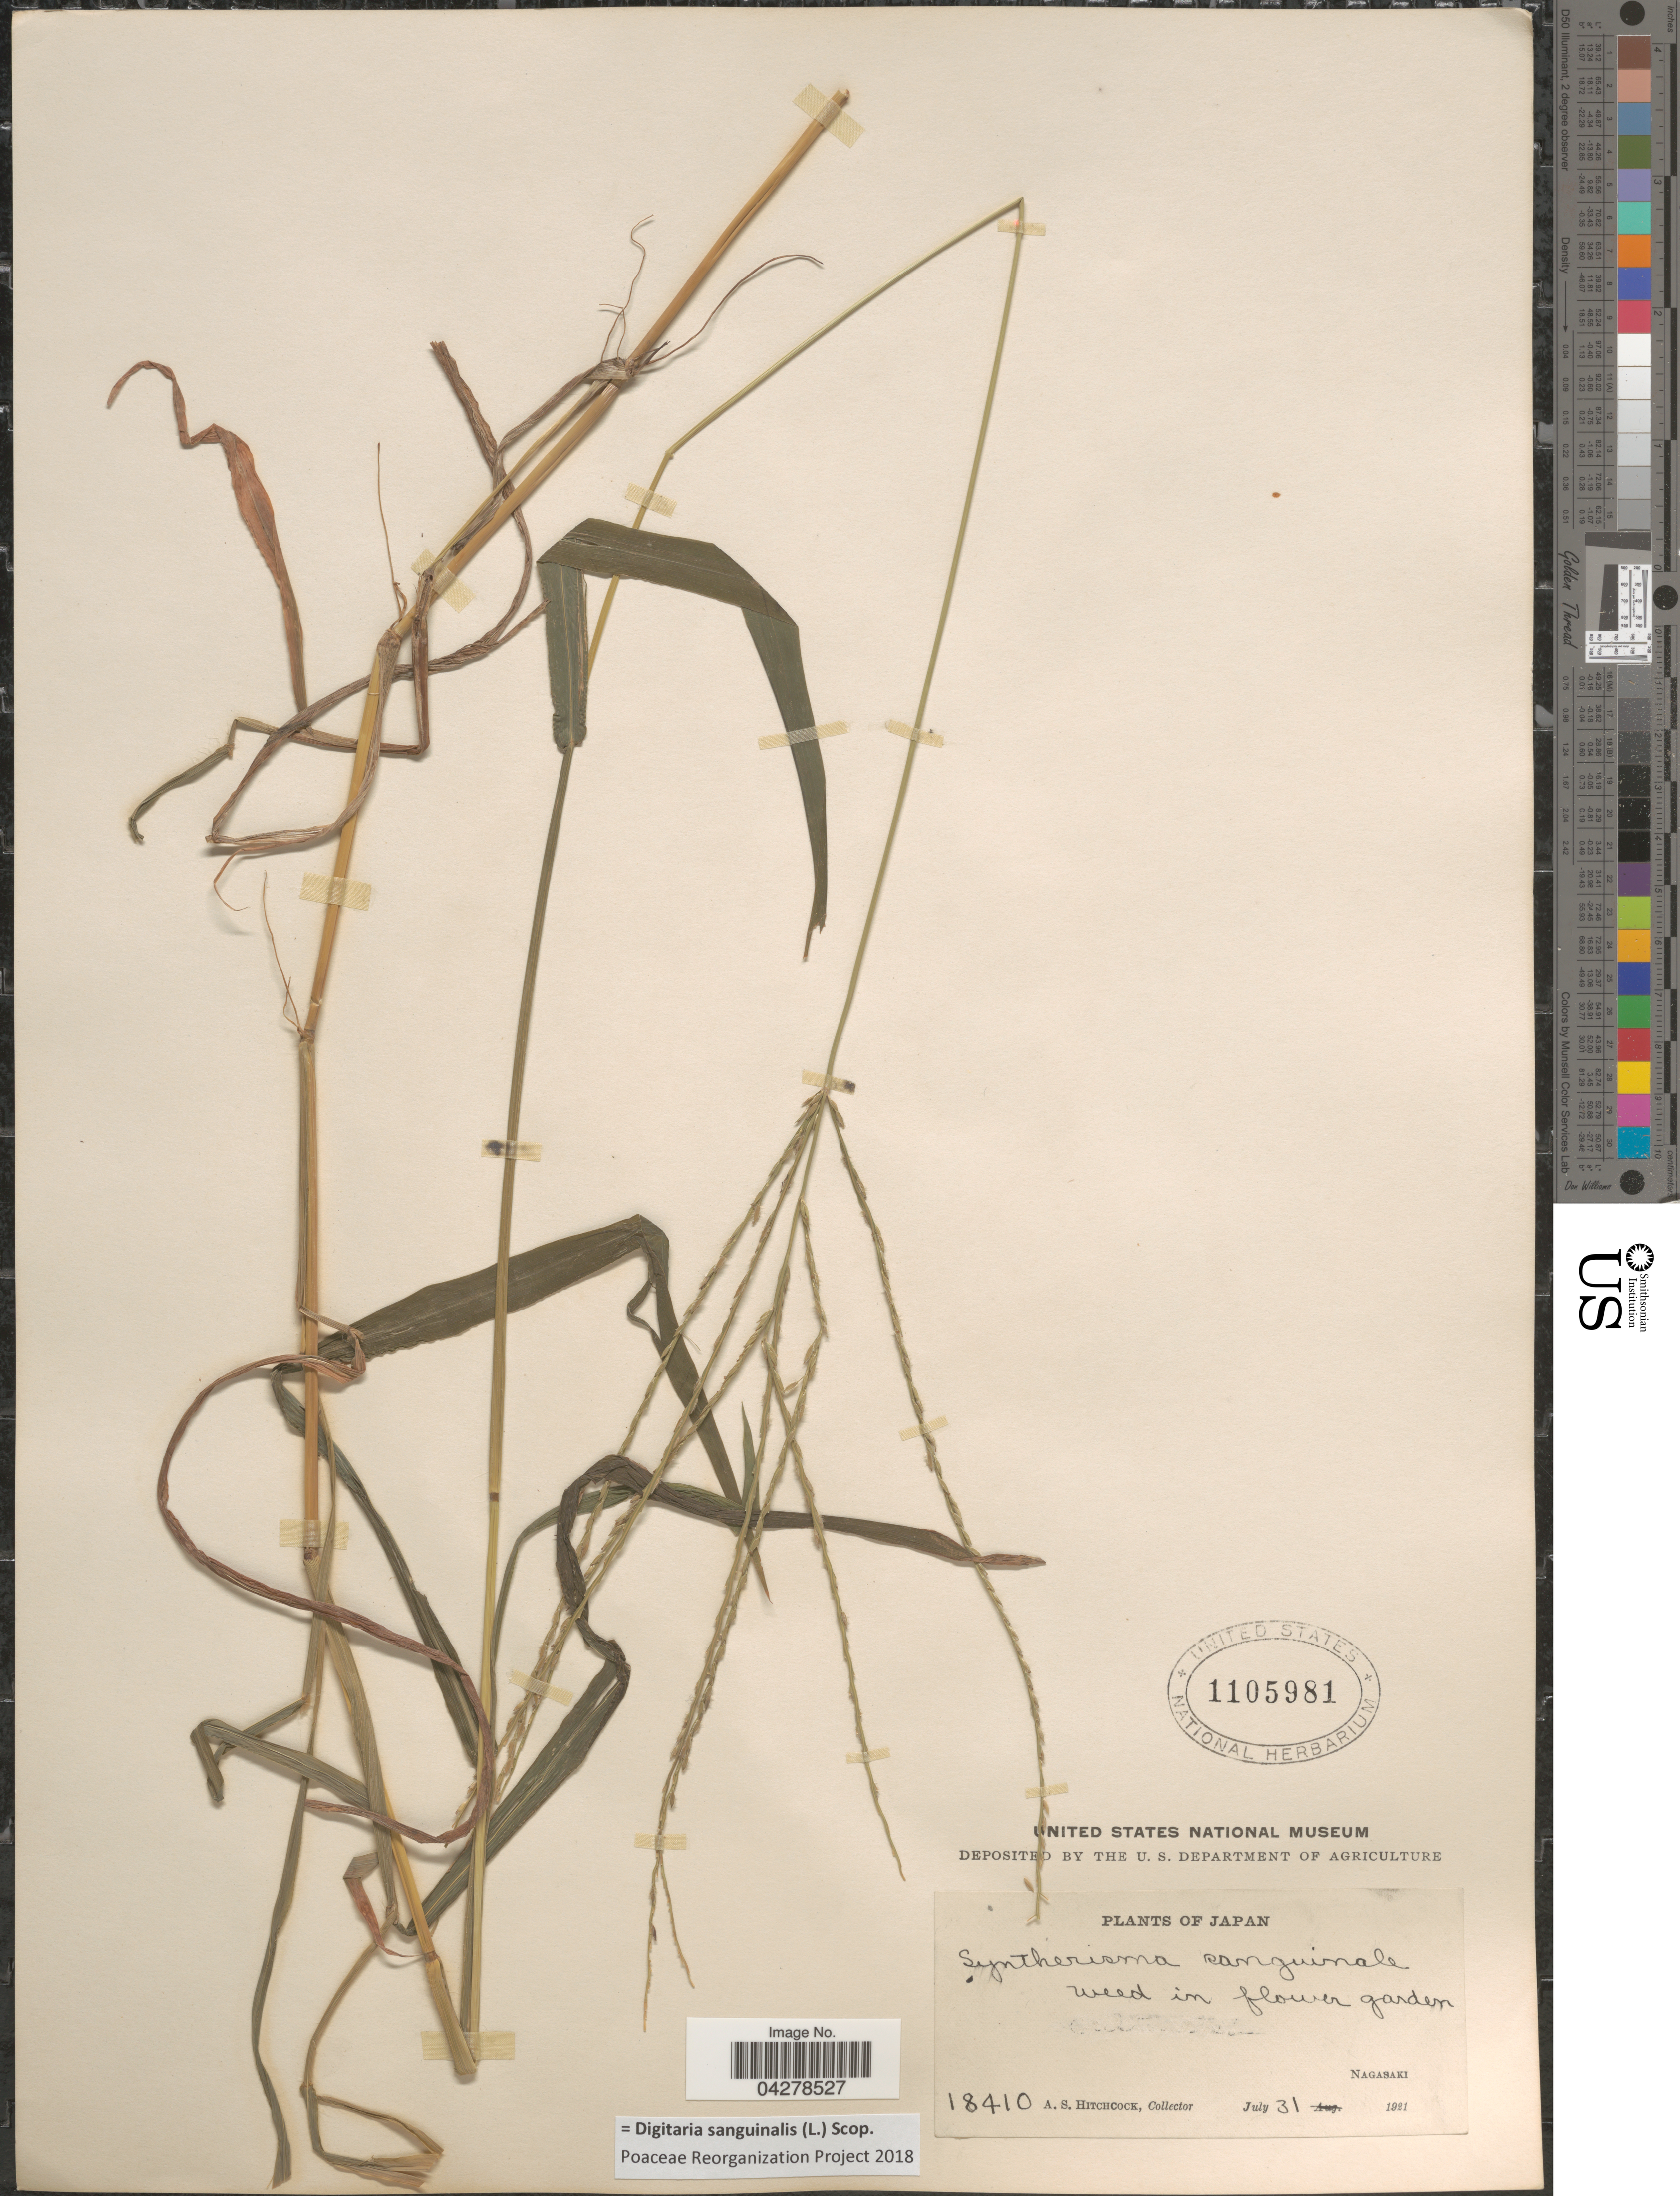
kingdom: Plantae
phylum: Tracheophyta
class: Liliopsida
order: Poales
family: Poaceae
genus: Digitaria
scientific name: Digitaria sanguinalis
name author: (L.) Scop.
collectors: A. S. Hitchcock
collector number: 18410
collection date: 1921-07-31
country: Japan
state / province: Nagasaki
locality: Weed in flower garden.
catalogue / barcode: US 1105981